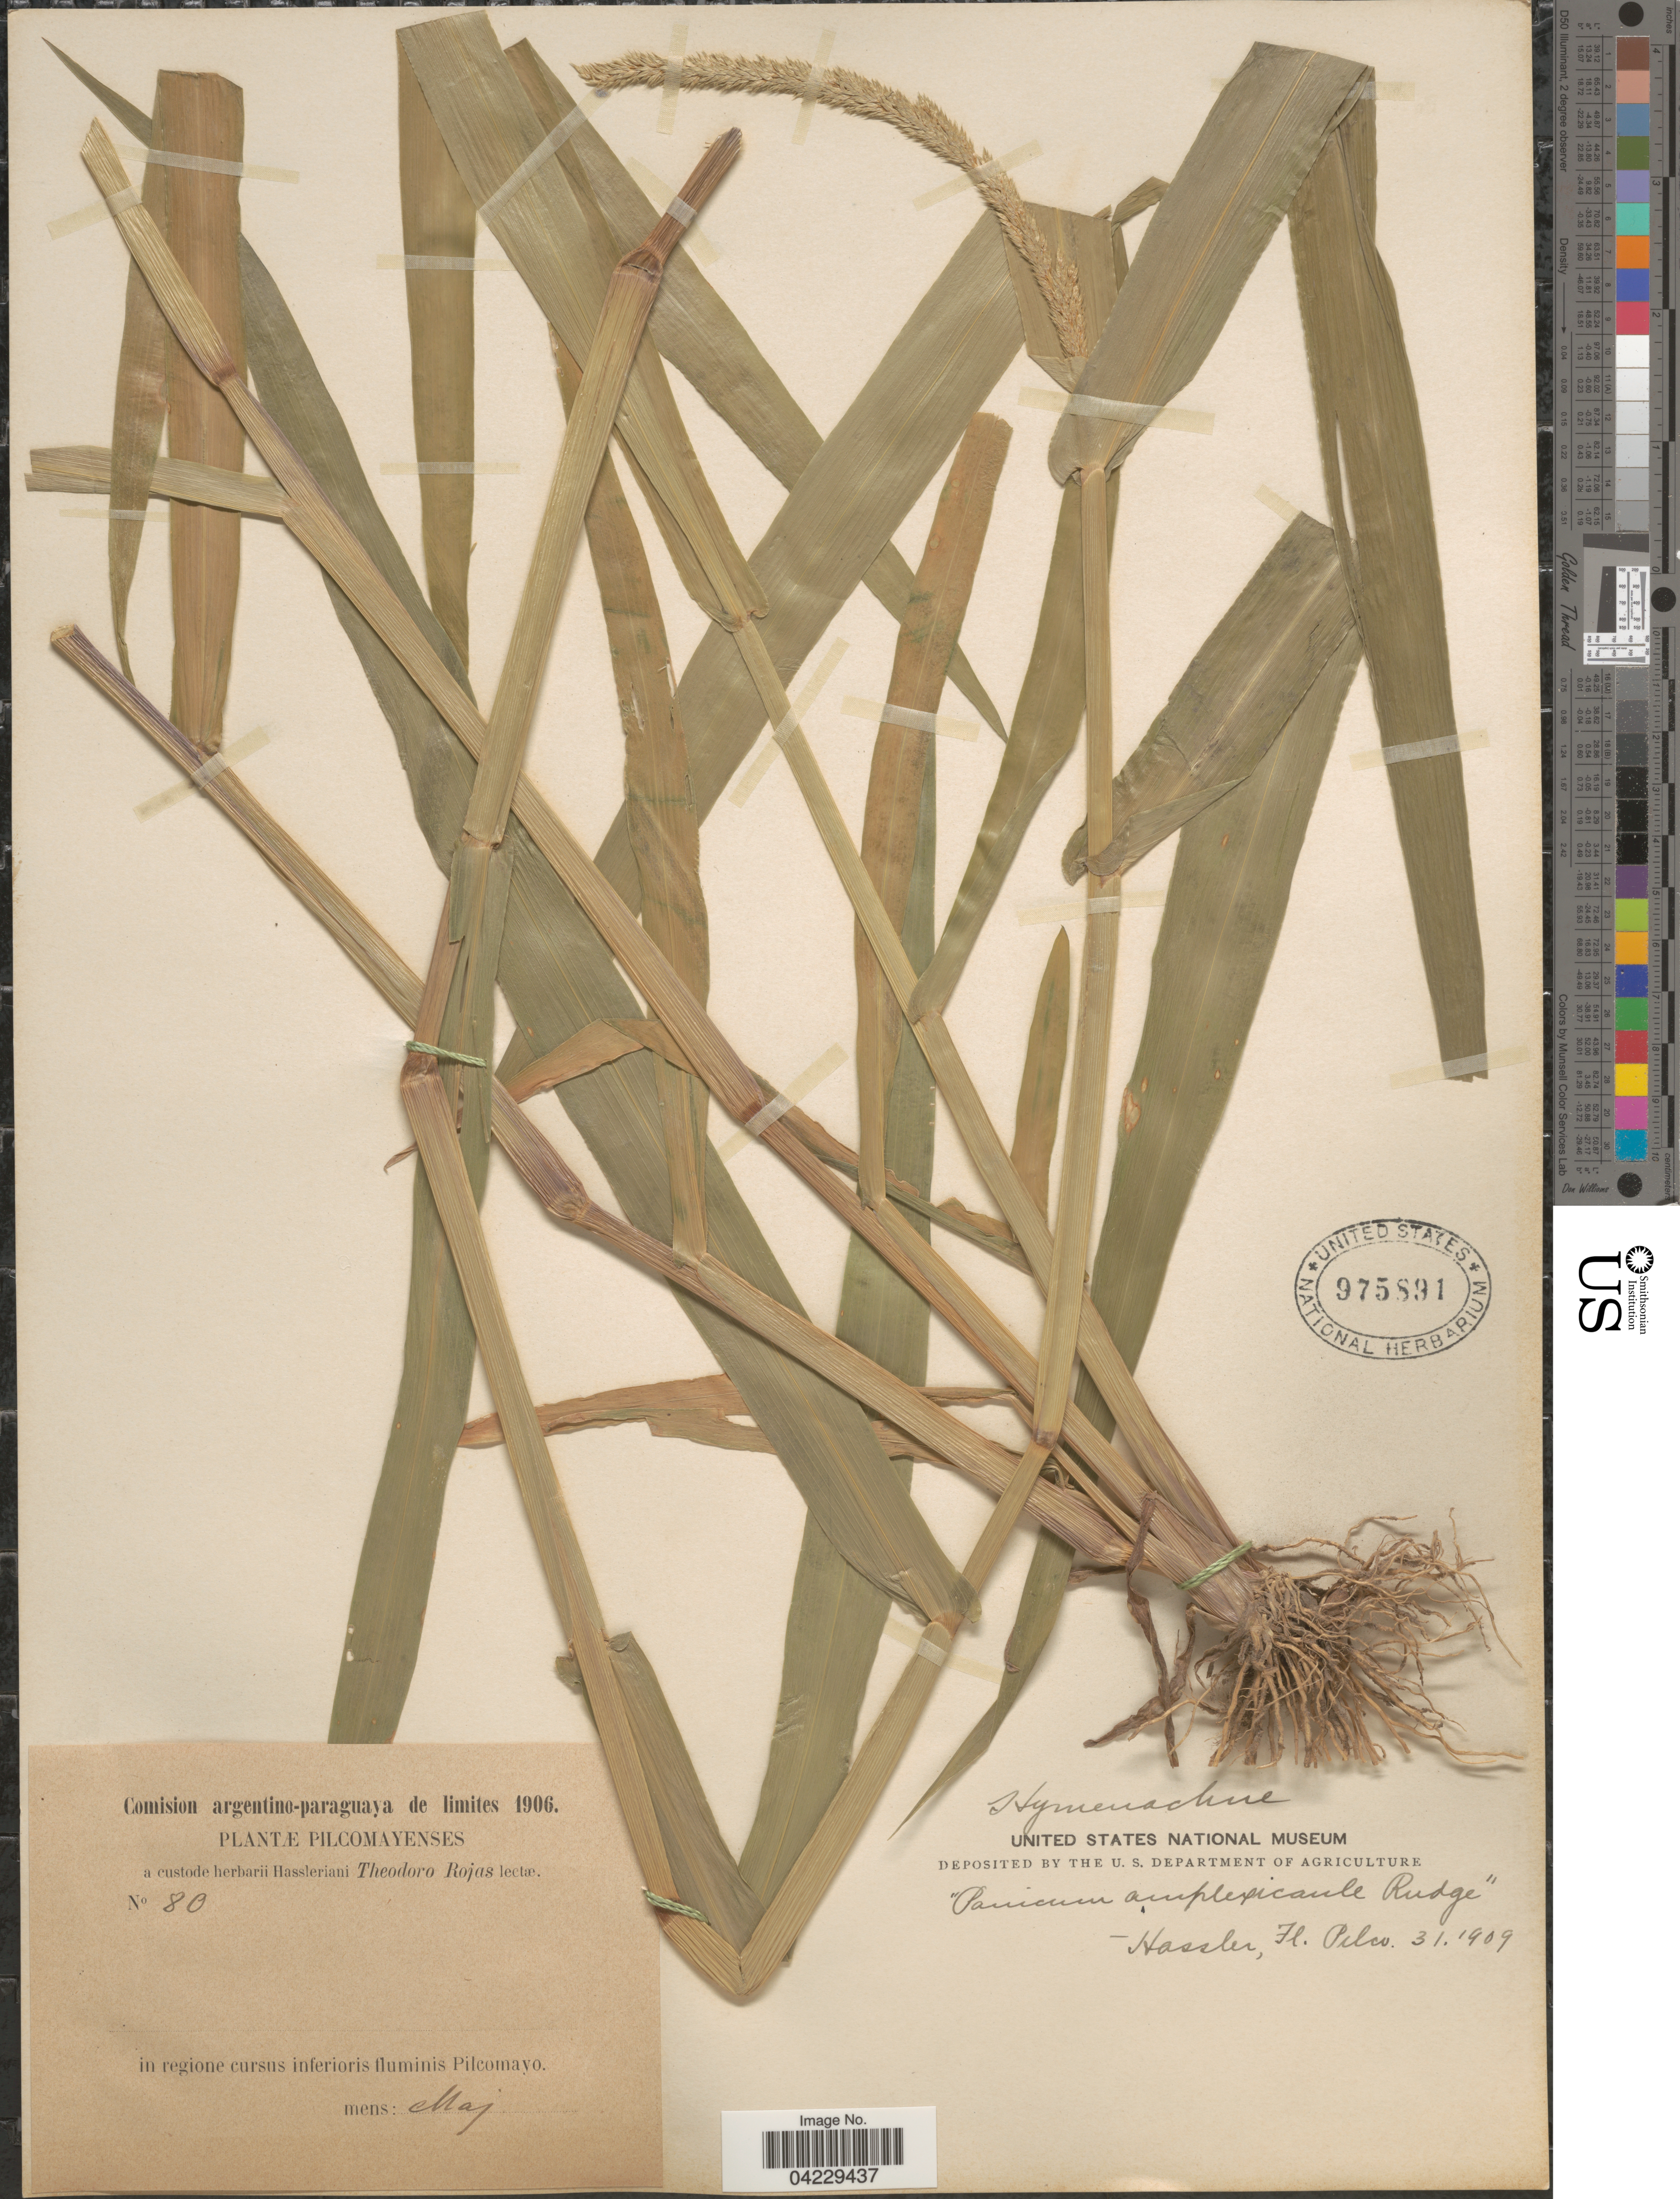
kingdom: Plantae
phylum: Tracheophyta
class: Liliopsida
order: Poales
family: Poaceae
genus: Hymenachne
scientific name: Hymenachne amplexicaulis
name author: (Rudge) Nees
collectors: T. Rojas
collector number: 80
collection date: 1906-05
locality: Comision argentino-paraguaya de limites 1906 [unsure placement] Pilcomayenses. In regione cursus inferioris fluminis Pilcomayo.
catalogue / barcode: US 975891